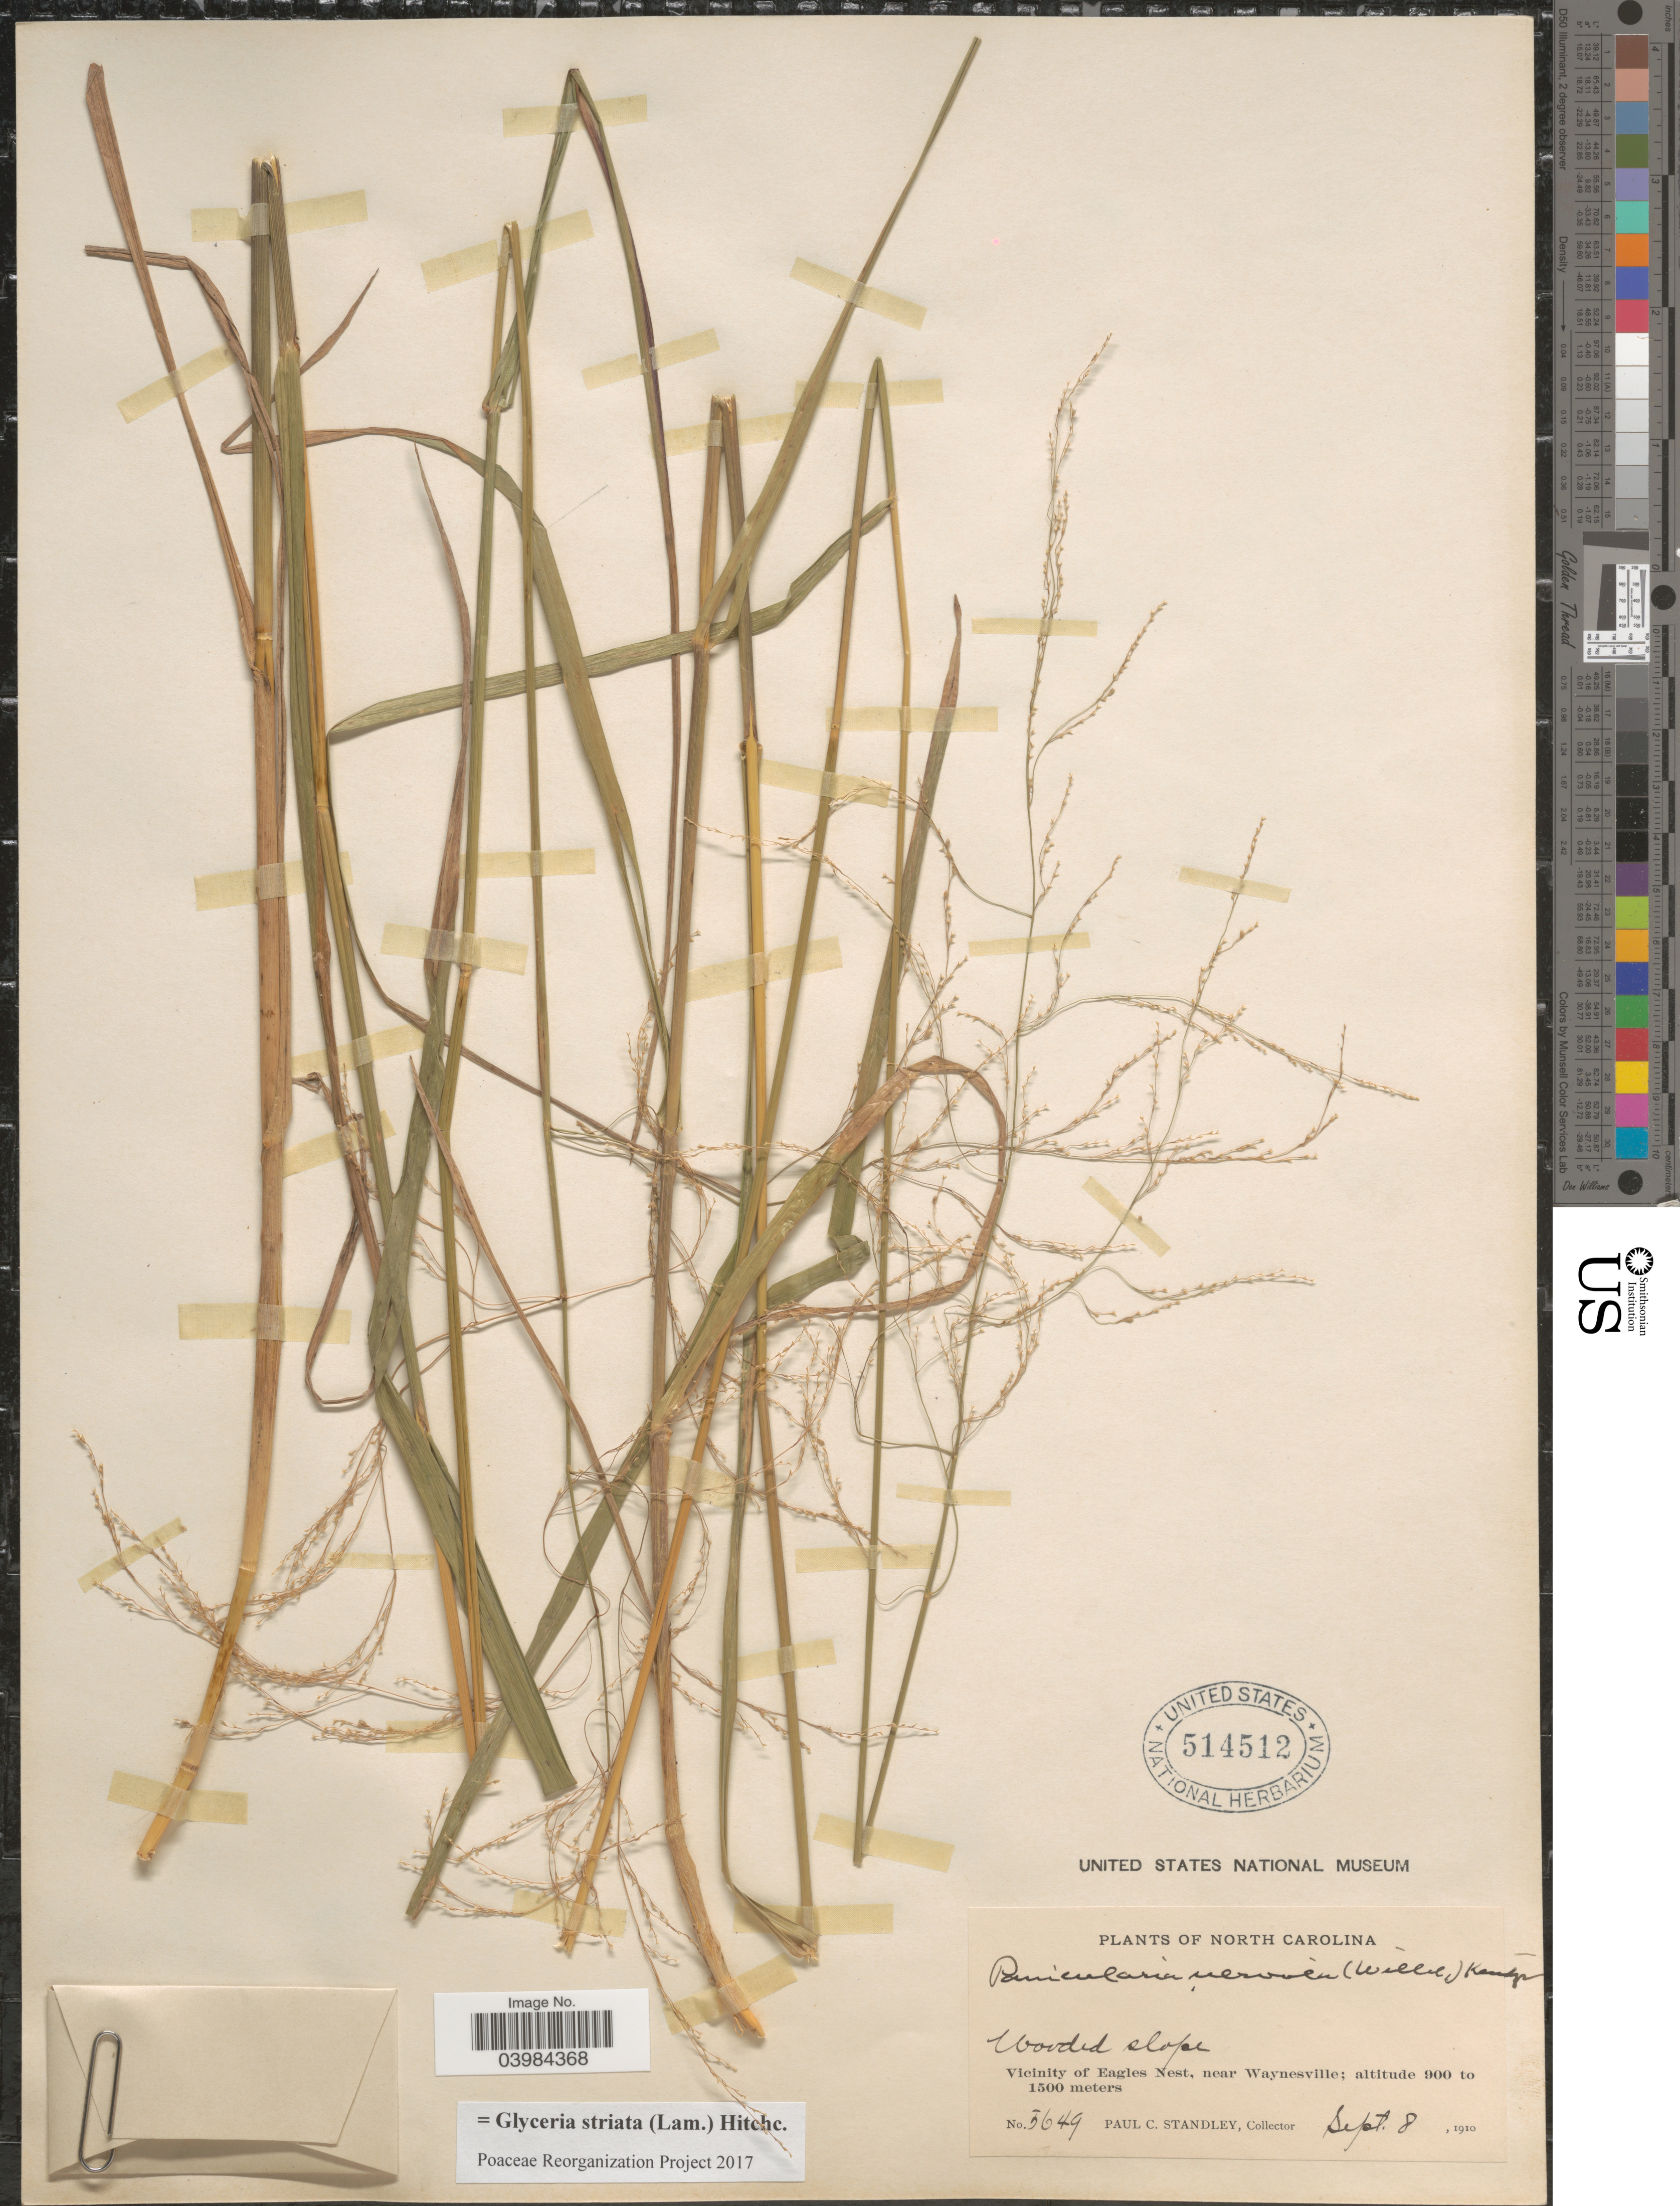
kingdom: Plantae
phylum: Tracheophyta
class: Liliopsida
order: Poales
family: Poaceae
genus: Glyceria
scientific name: Glyceria striata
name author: (Lam.) Hitchc.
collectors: P. C. Standley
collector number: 5649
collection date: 1910-09-08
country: United States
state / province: North Carolina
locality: Vicinity of Eagles Nest, near Waynesville.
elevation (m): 900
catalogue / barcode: US 514512